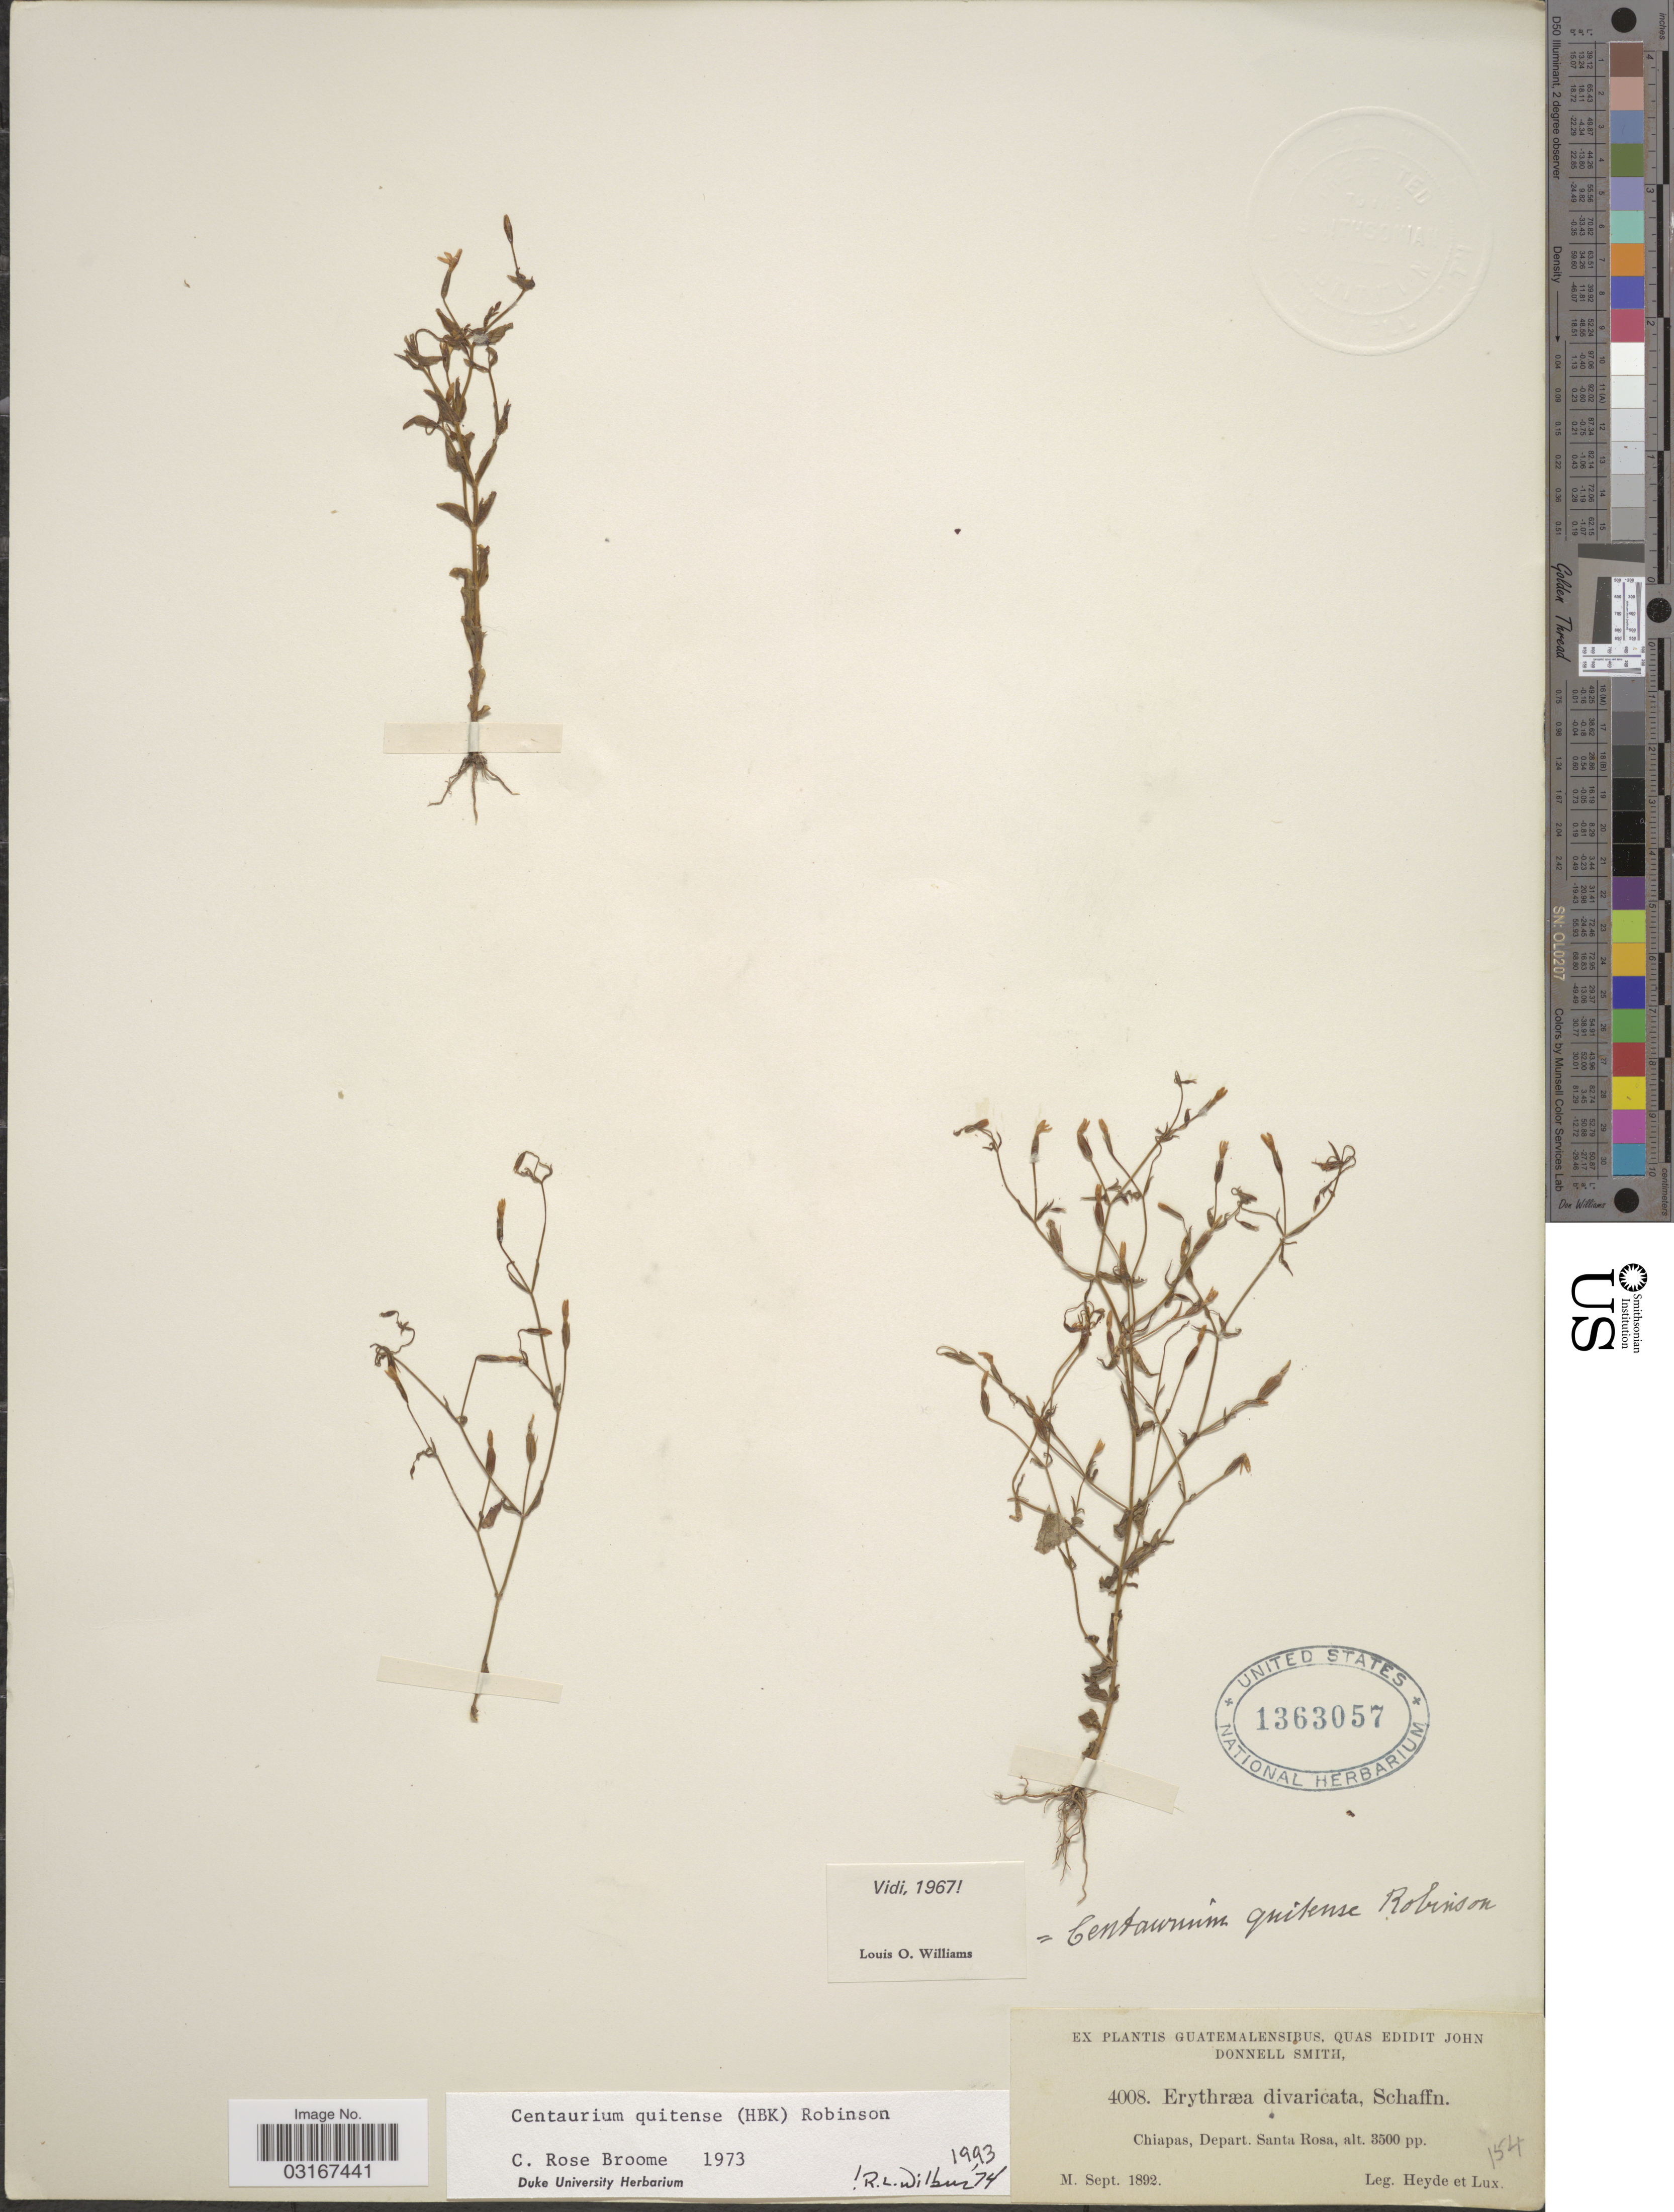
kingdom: Plantae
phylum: Tracheophyta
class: Magnoliopsida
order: Gentianales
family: Gentianaceae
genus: Centaurium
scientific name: Centaurium quitense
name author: (Kunth) B.L. Rob.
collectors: Heyde & Lux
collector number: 4008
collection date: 1892-09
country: Guatemala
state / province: Santa Rosa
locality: Chiapas, Depart. Santa Rosa.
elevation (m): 1067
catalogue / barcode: US 1363057